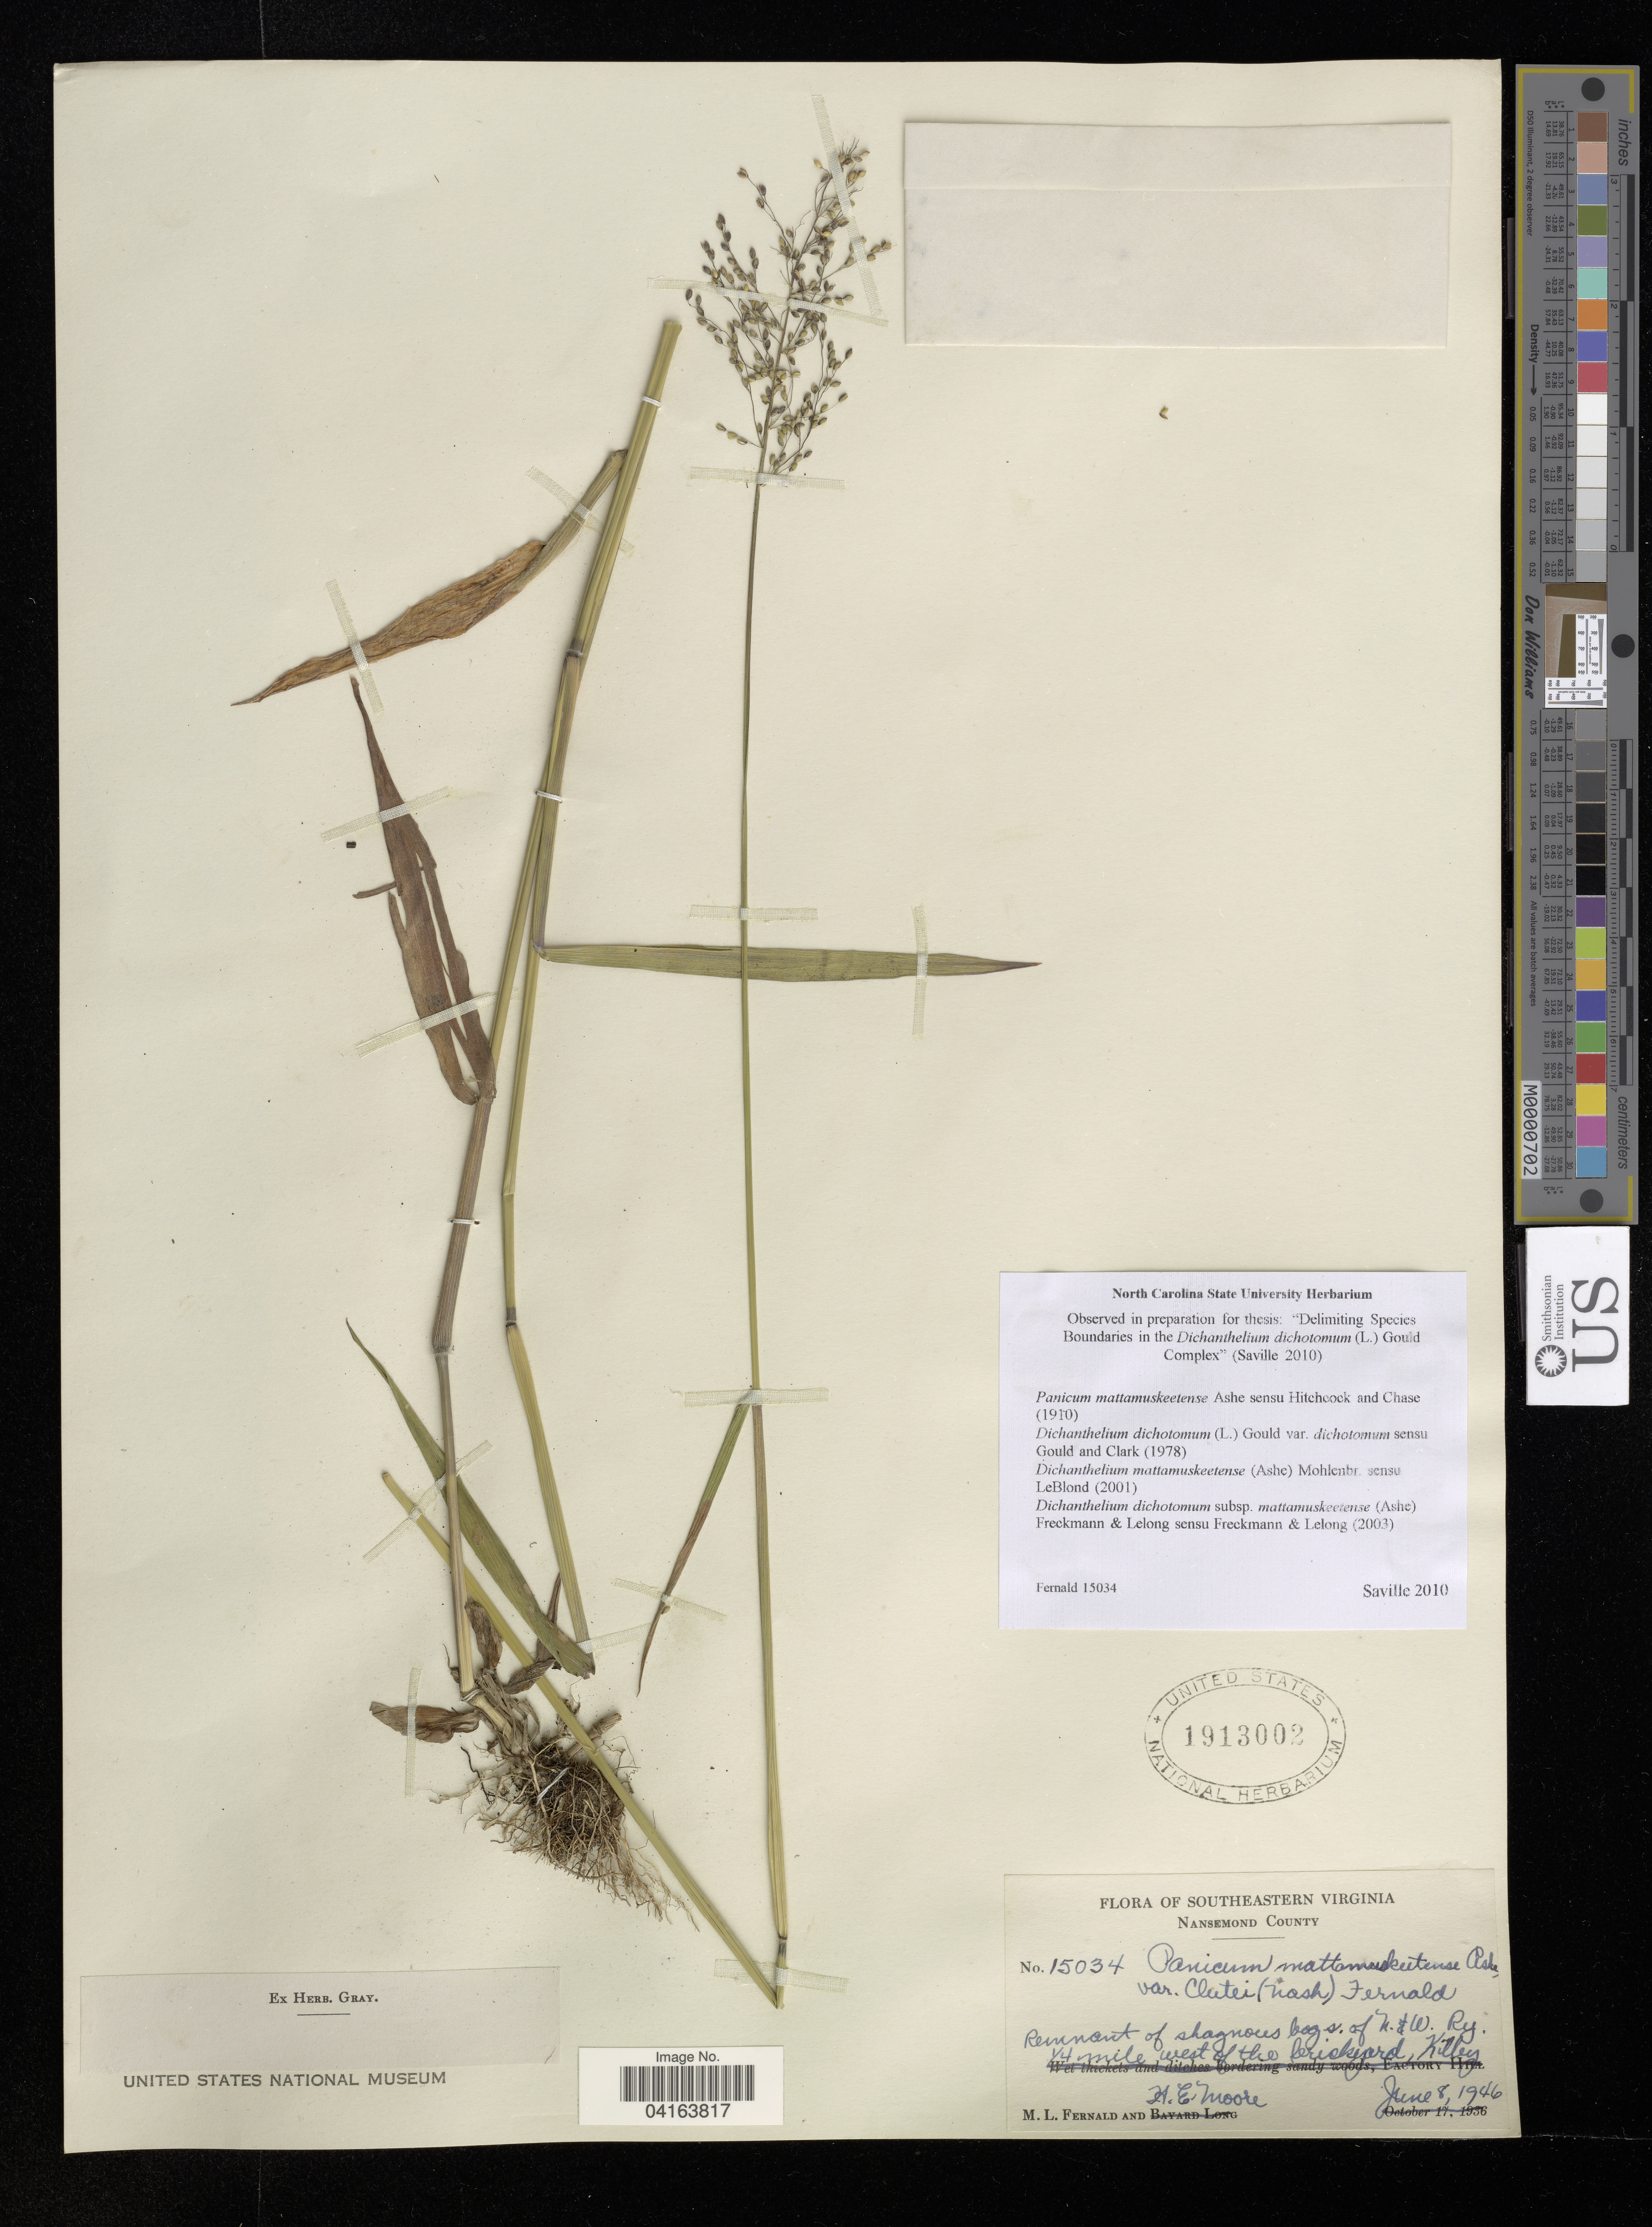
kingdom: Plantae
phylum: Tracheophyta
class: Liliopsida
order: Poales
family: Poaceae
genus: Dichanthelium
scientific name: Dichanthelium dichotomum subsp. mattamuskeetense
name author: (Ashe) Freckmann & Lelong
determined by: Saville, A. C., (NCSC), North Carolina State University (UNITED STATES)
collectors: M. L. Fernald & H. Moore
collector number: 15034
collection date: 1946-06-08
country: United States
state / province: Virginia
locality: Southeastern Virginia. Nansemond County. Remnant of shagnous bog s. of N & W. Ry. 1/4 mile west of the briskyard, Kiley.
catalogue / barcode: US 1913002